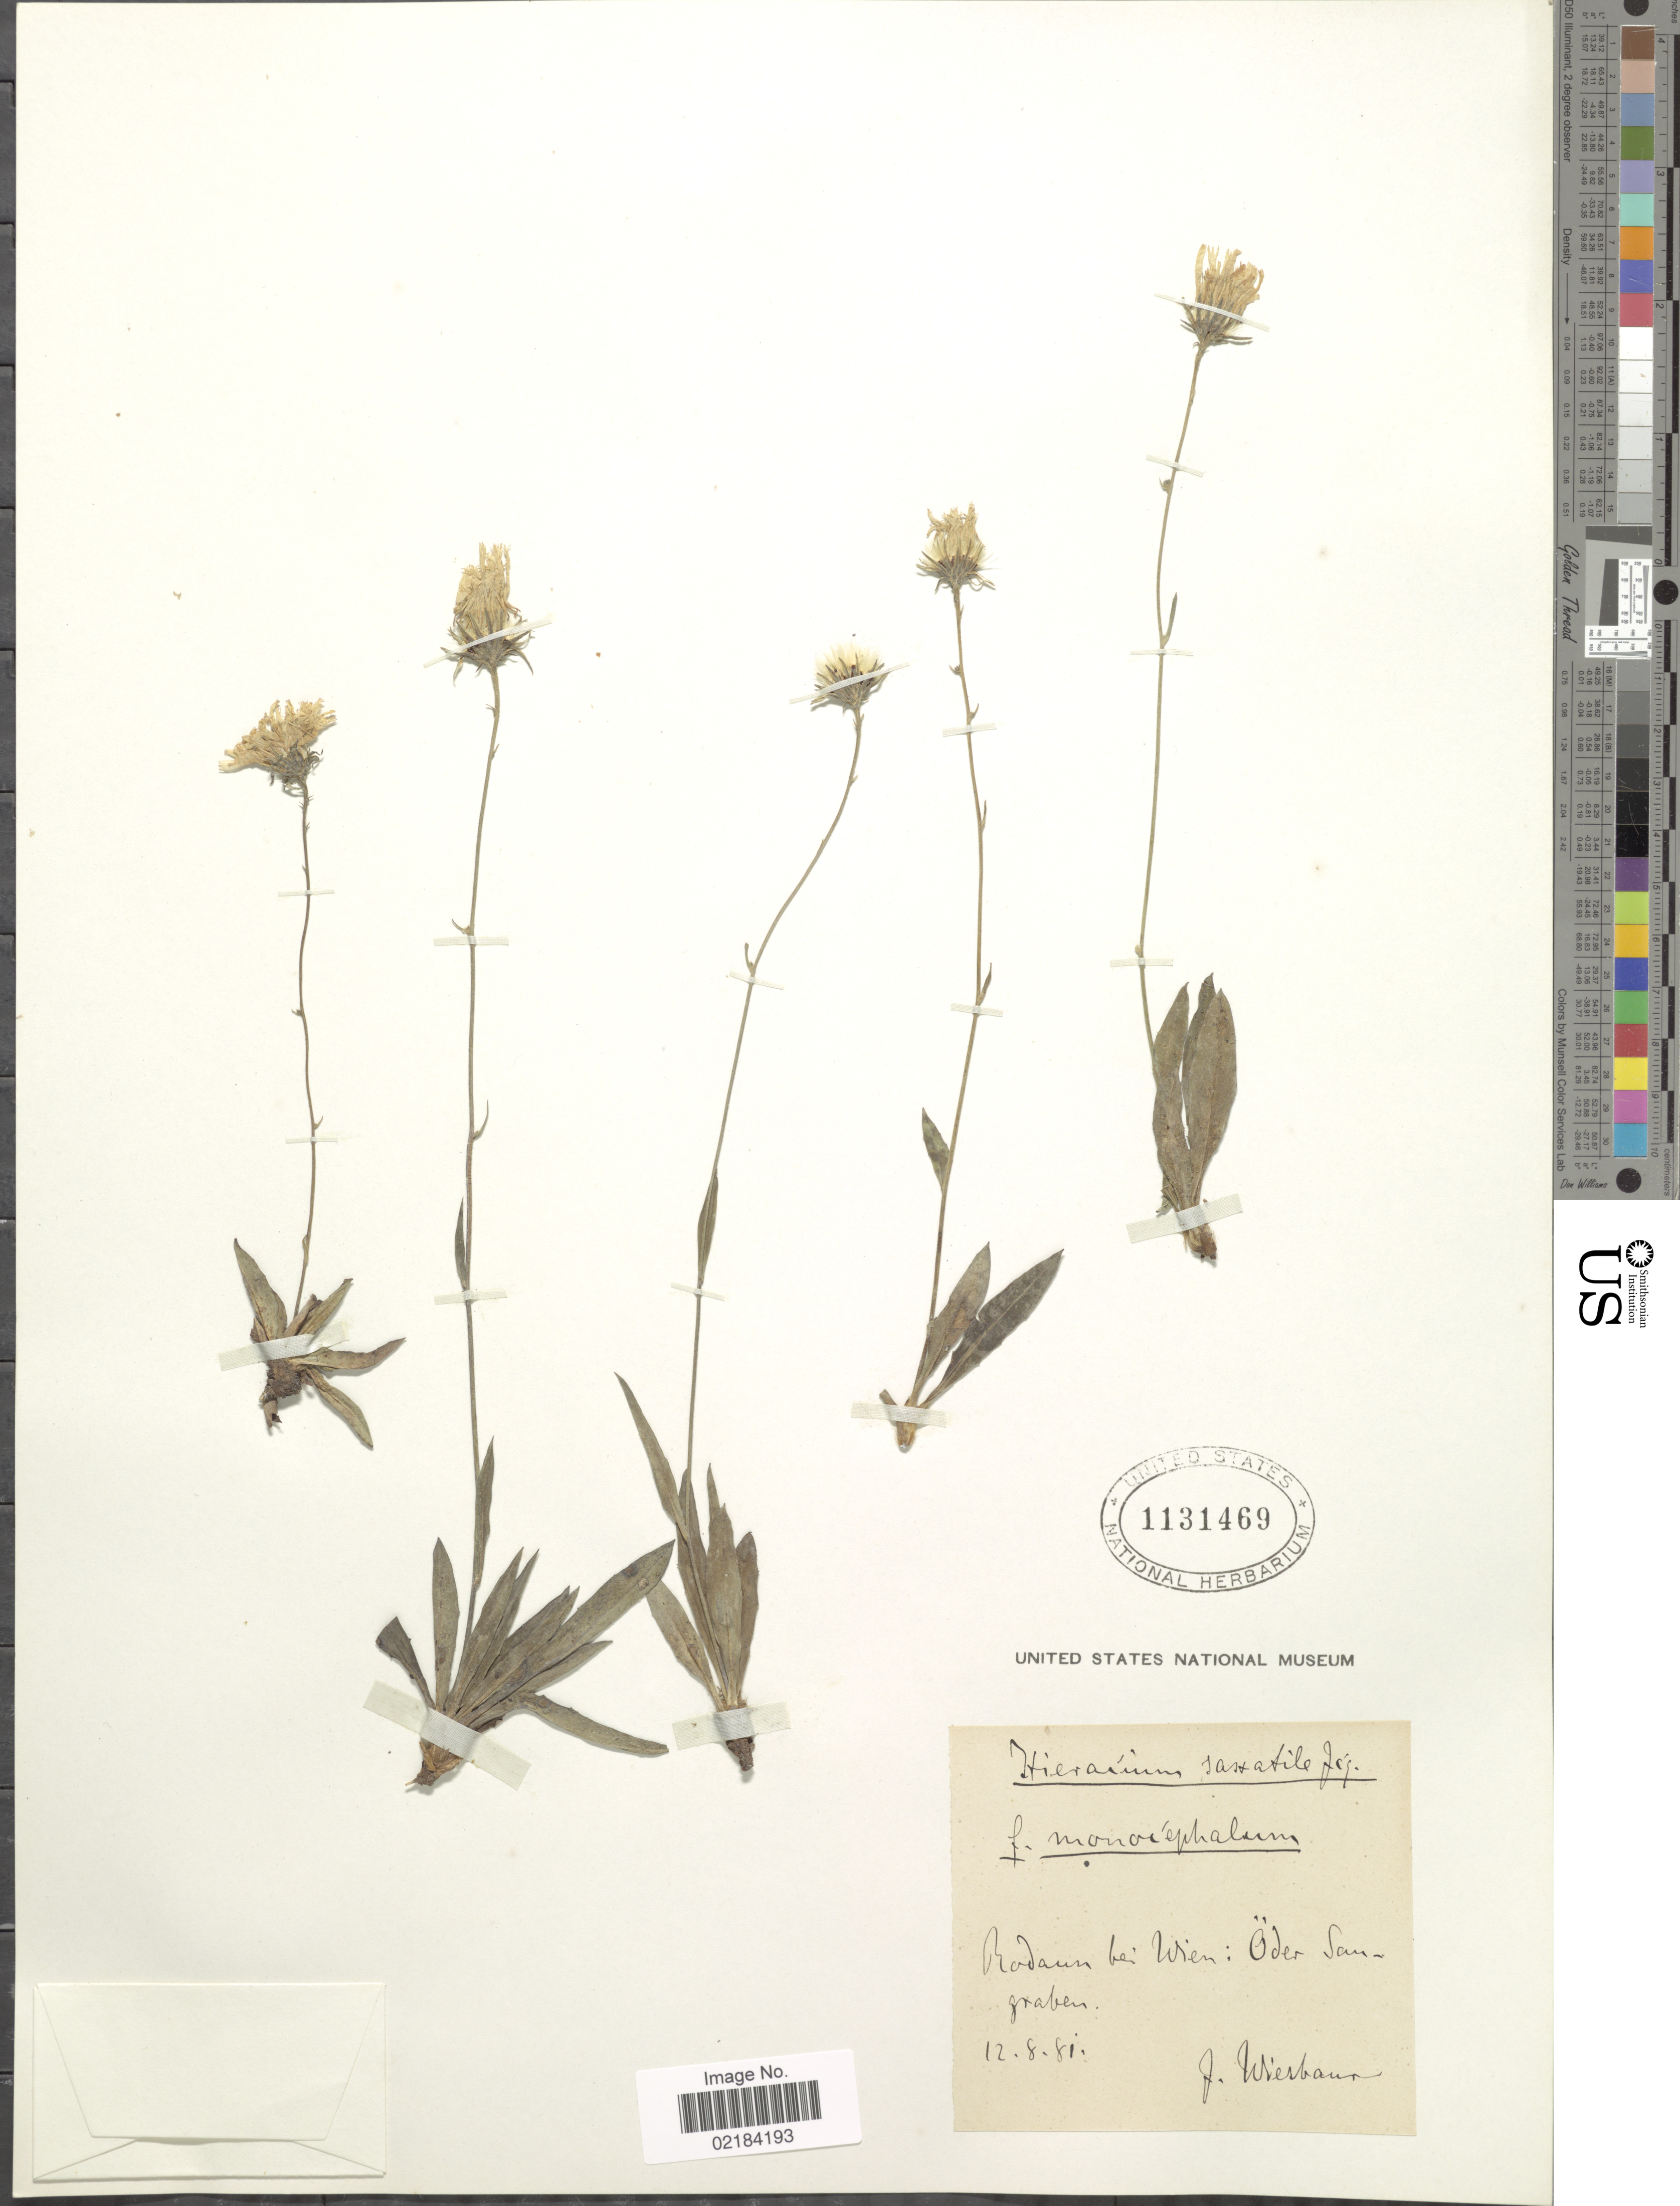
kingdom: Plantae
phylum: Tracheophyta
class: Magnoliopsida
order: Asterales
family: Asteraceae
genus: Hieracium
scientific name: Hieracium saxatile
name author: Jacq.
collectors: J. Wiesbaur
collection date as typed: Transcribed d/m/y: 12/8/81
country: Austria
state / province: Wien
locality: Rodaun bei Wien: Öder Sangraben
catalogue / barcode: US 1131469